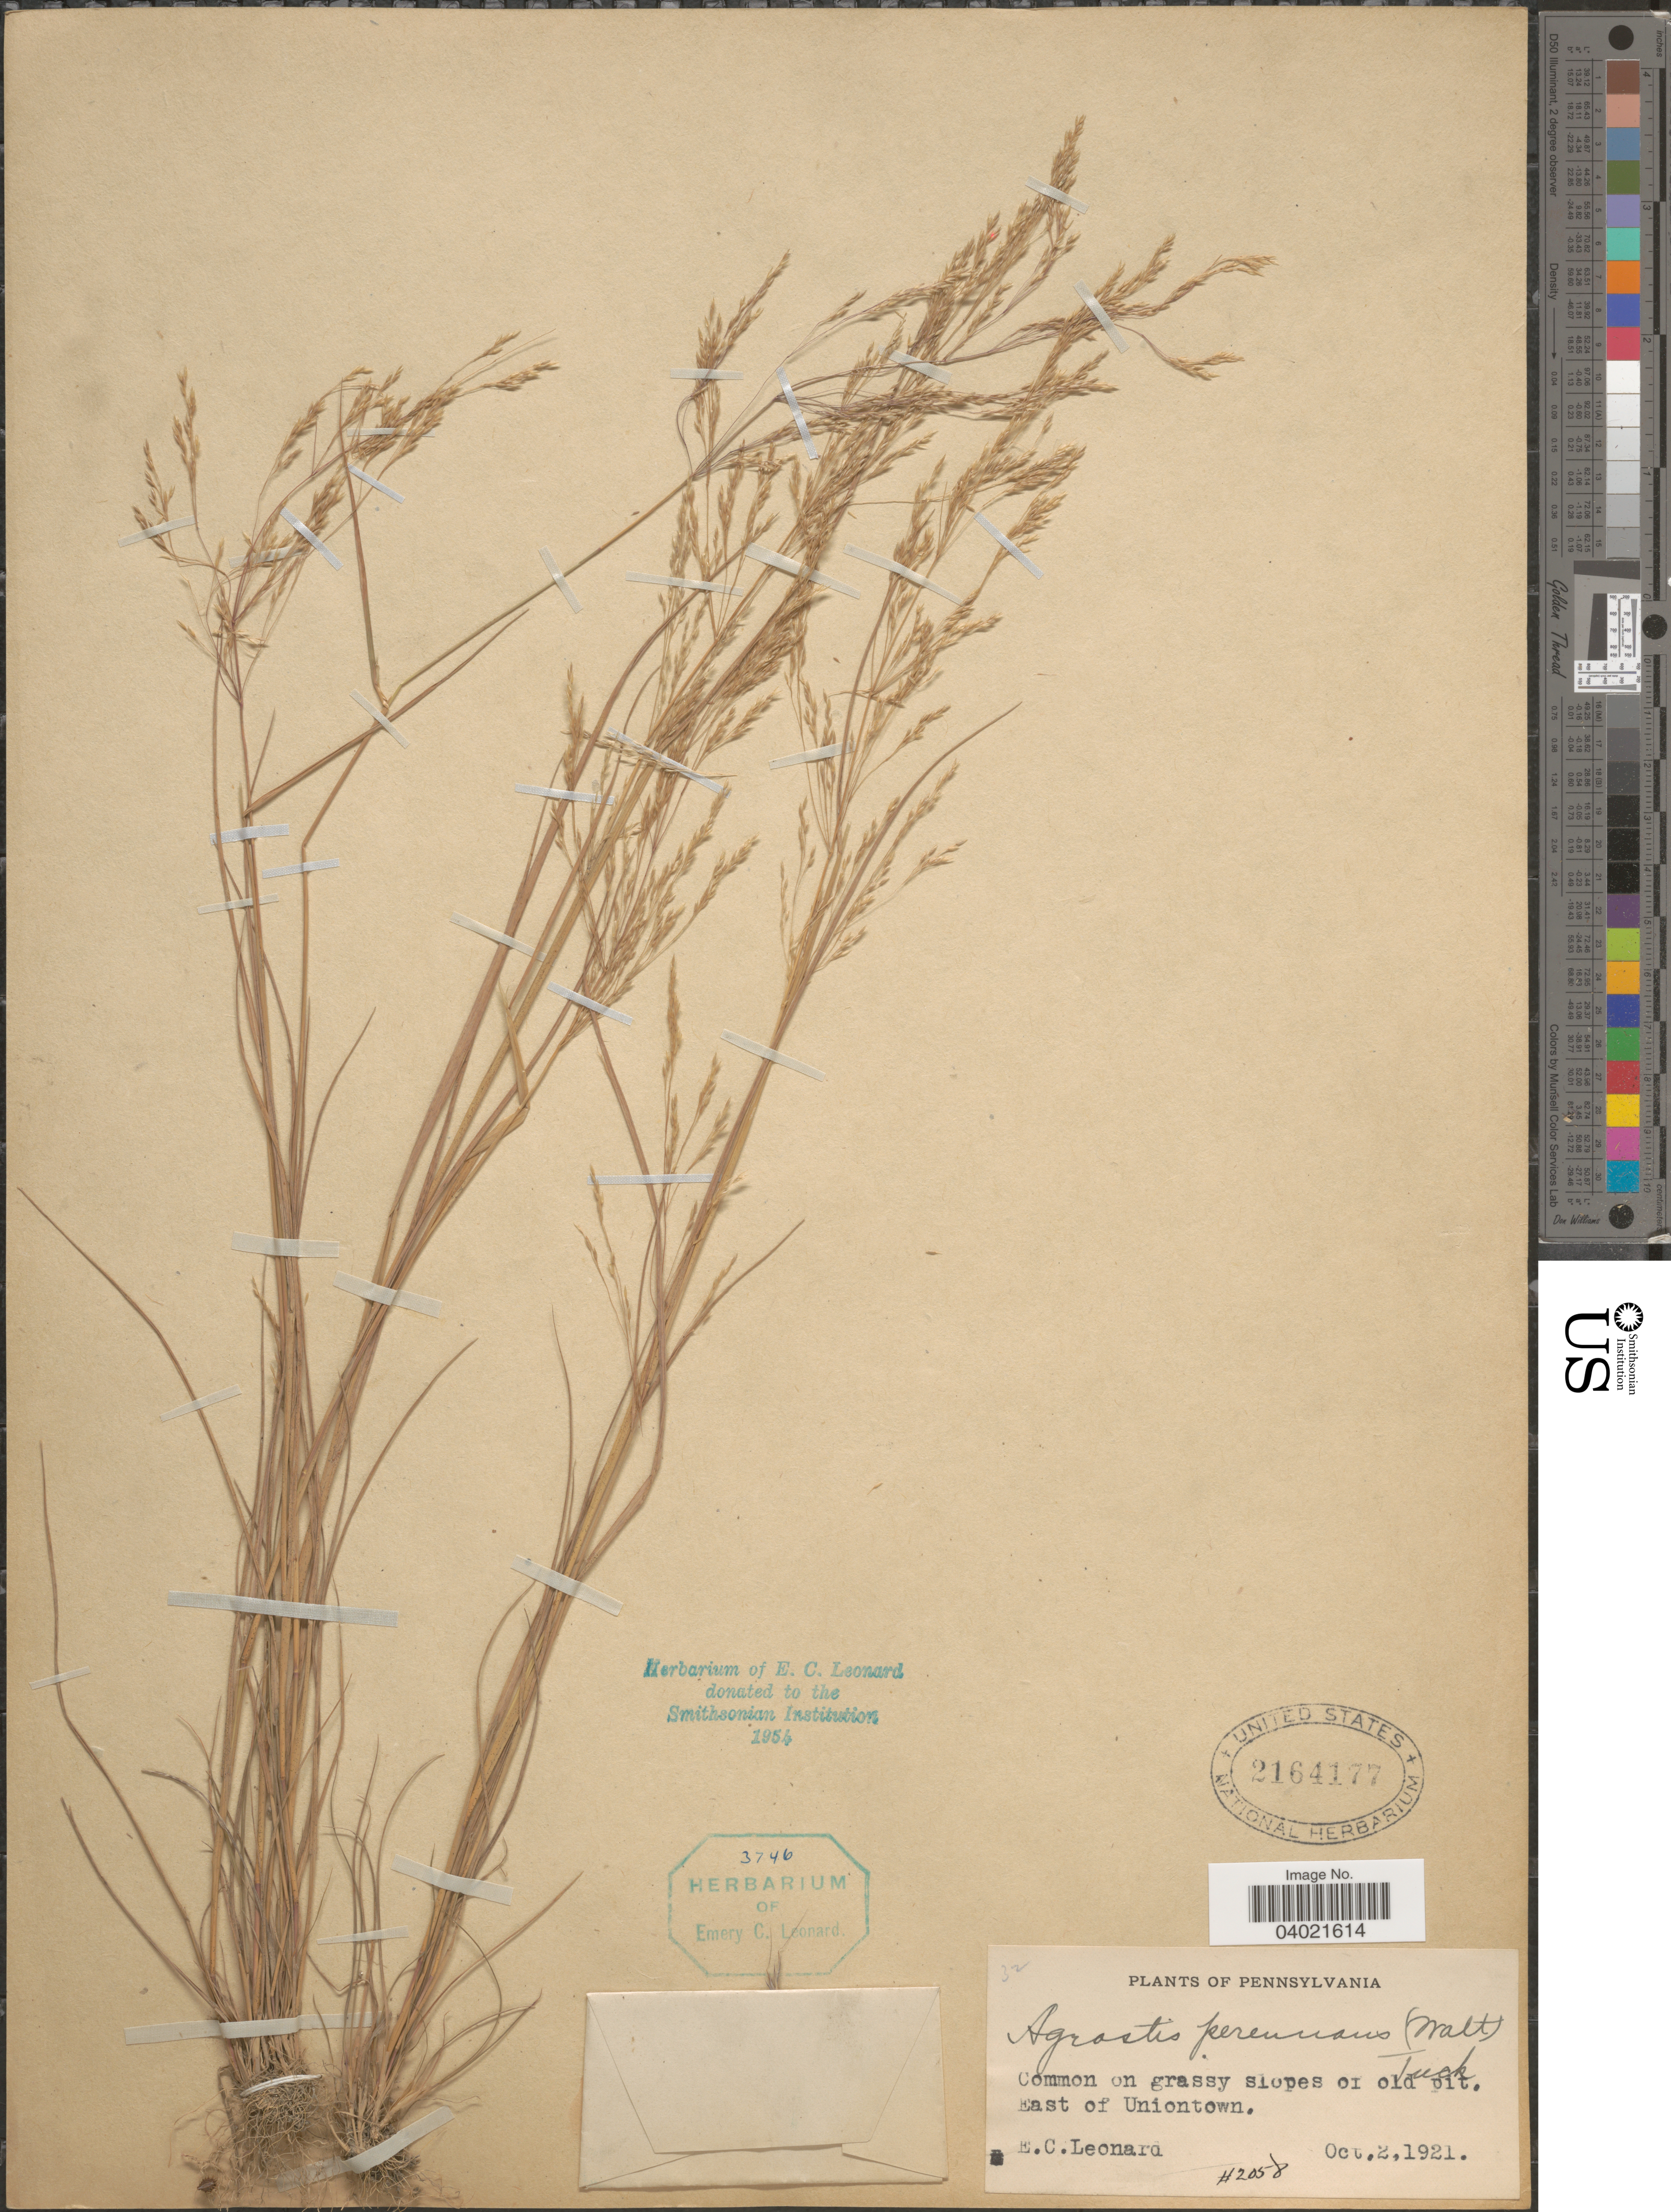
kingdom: Plantae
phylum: Tracheophyta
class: Liliopsida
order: Poales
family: Poaceae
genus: Agrostis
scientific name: Agrostis perennans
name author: (Walter) Tuck.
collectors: E. C. Leonard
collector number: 2058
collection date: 1921-10-02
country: United States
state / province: Pennsylvania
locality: Common on grassy slopes of old pit. East of Uniontown.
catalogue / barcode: US 2164177